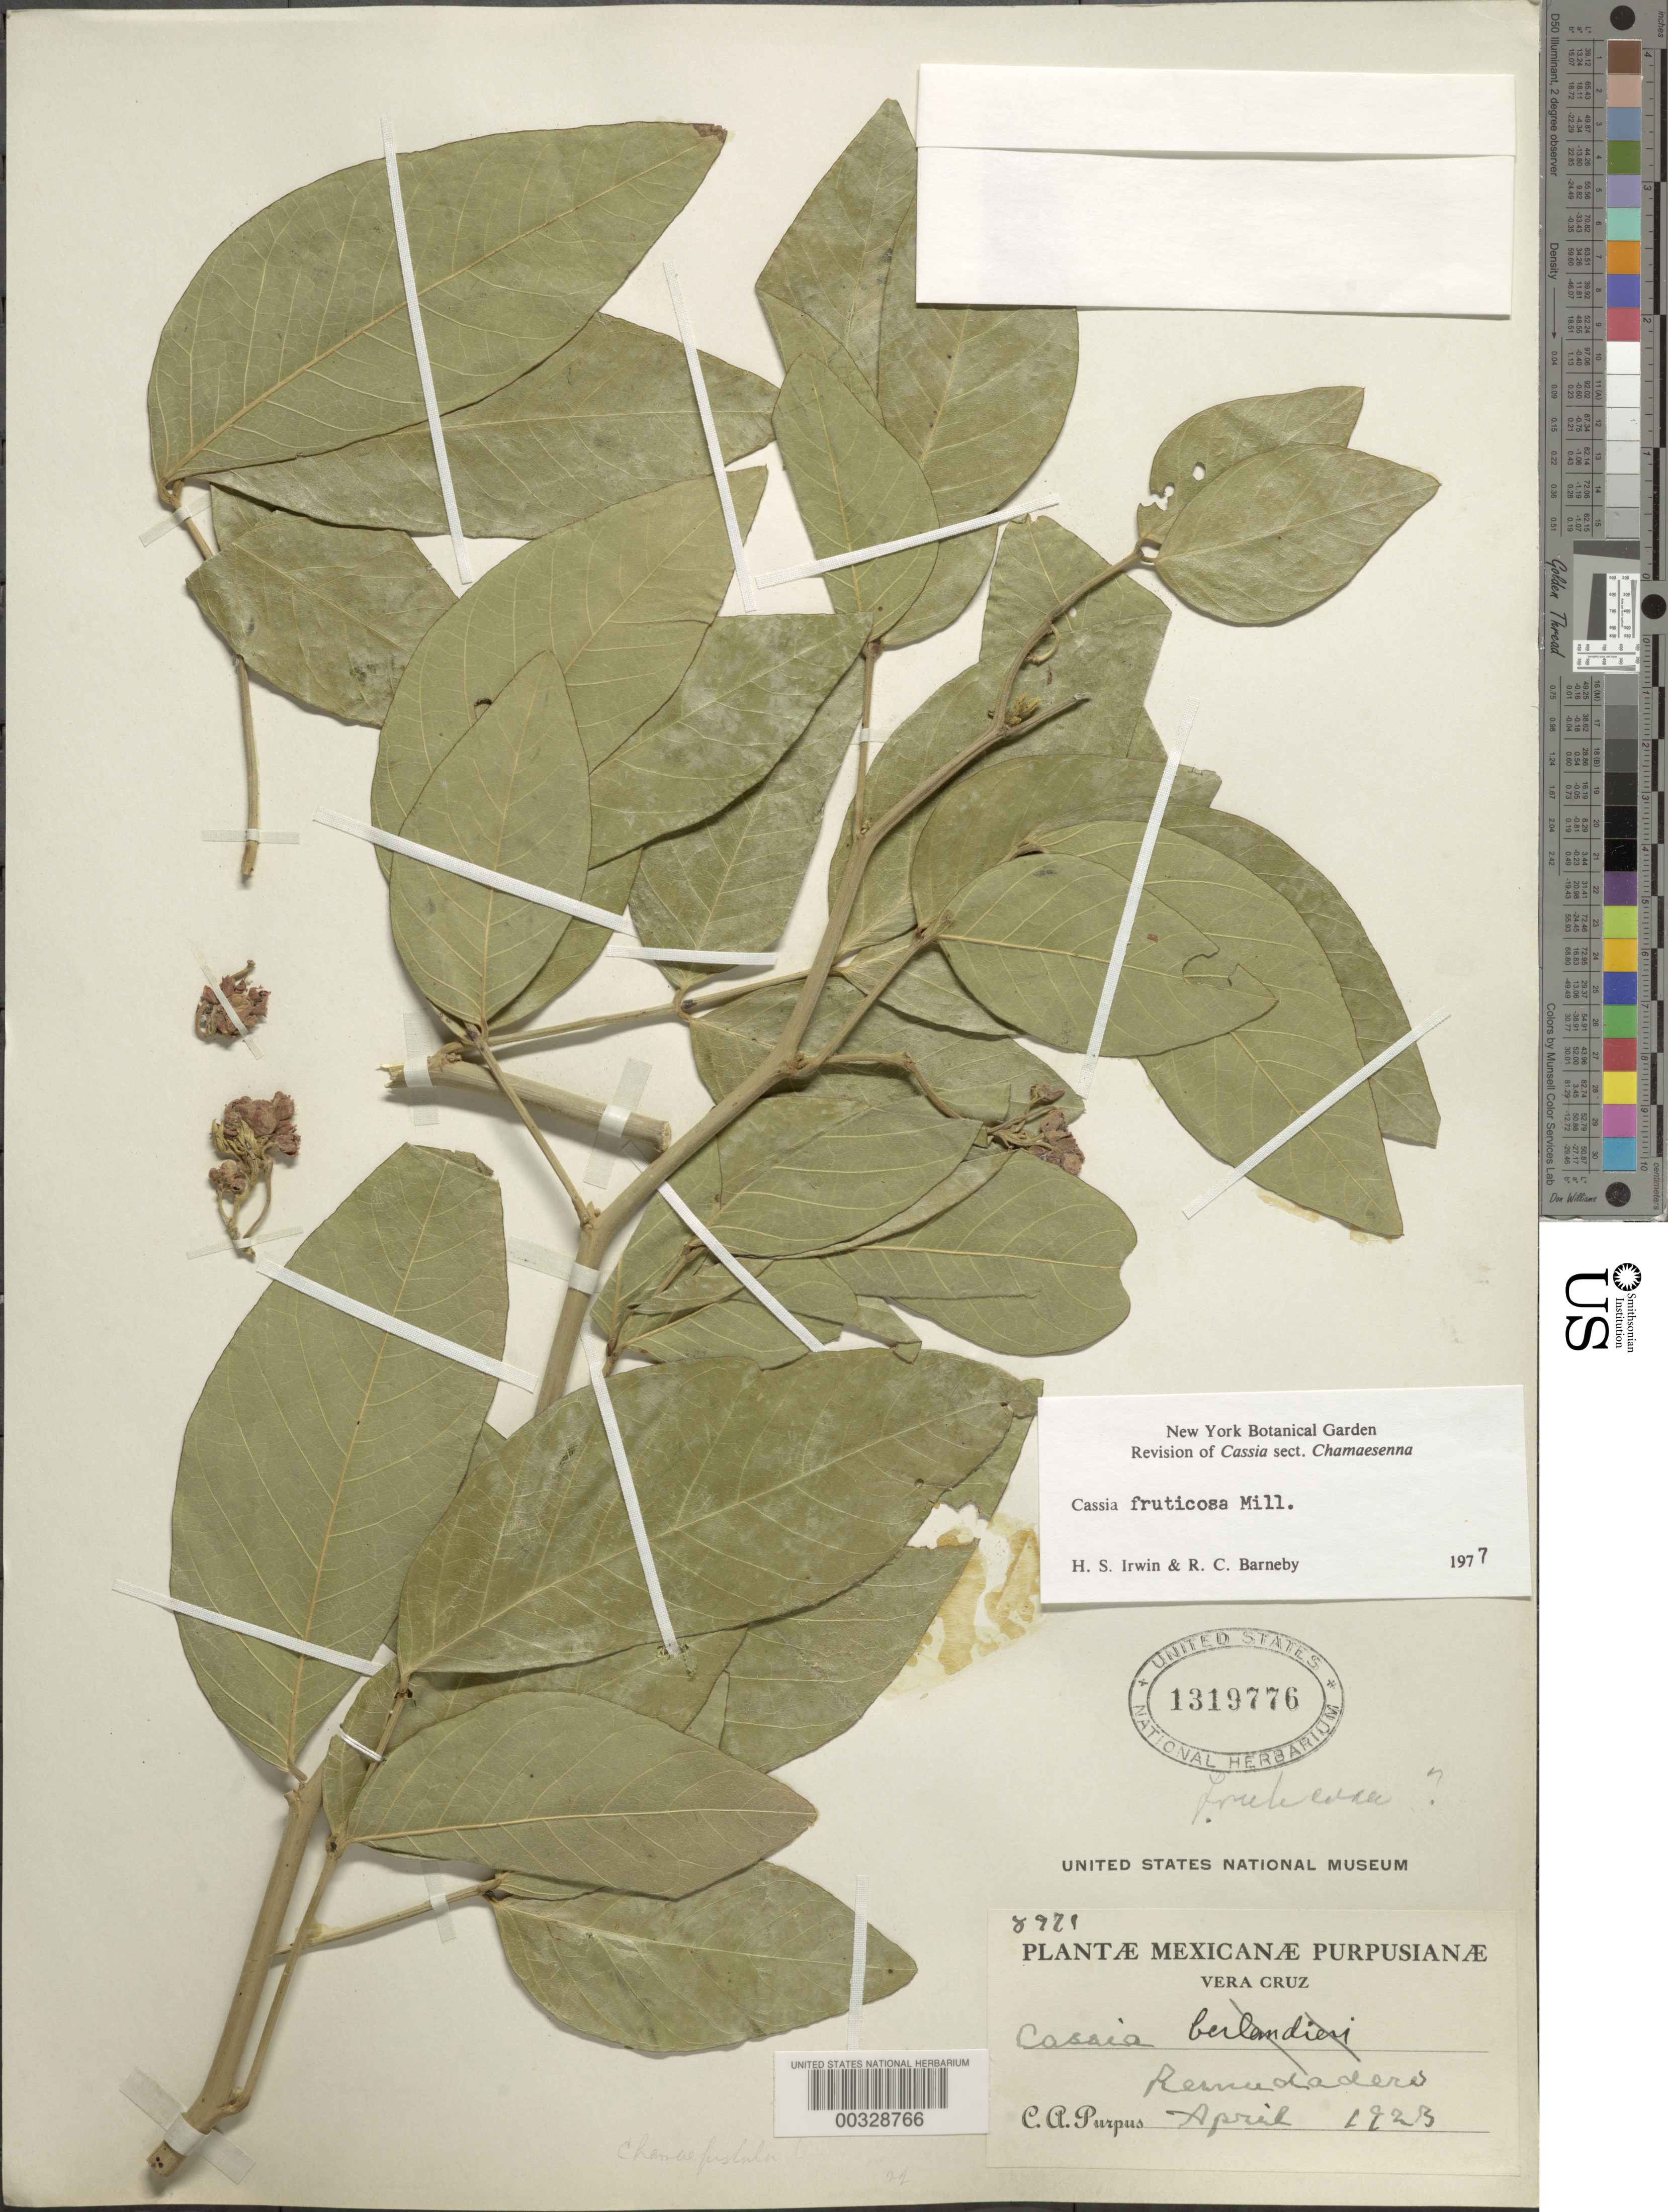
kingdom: Plantae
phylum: Tracheophyta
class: Magnoliopsida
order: Fabales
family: Fabaceae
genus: Senna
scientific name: Senna fruticosa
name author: (Benth.) H.S. Irwin & Barneby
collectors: C. A. Purpus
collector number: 8921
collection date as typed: Apr 1923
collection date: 1923-04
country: Mexico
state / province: Veracruz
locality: Remudadero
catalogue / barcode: US 1319776